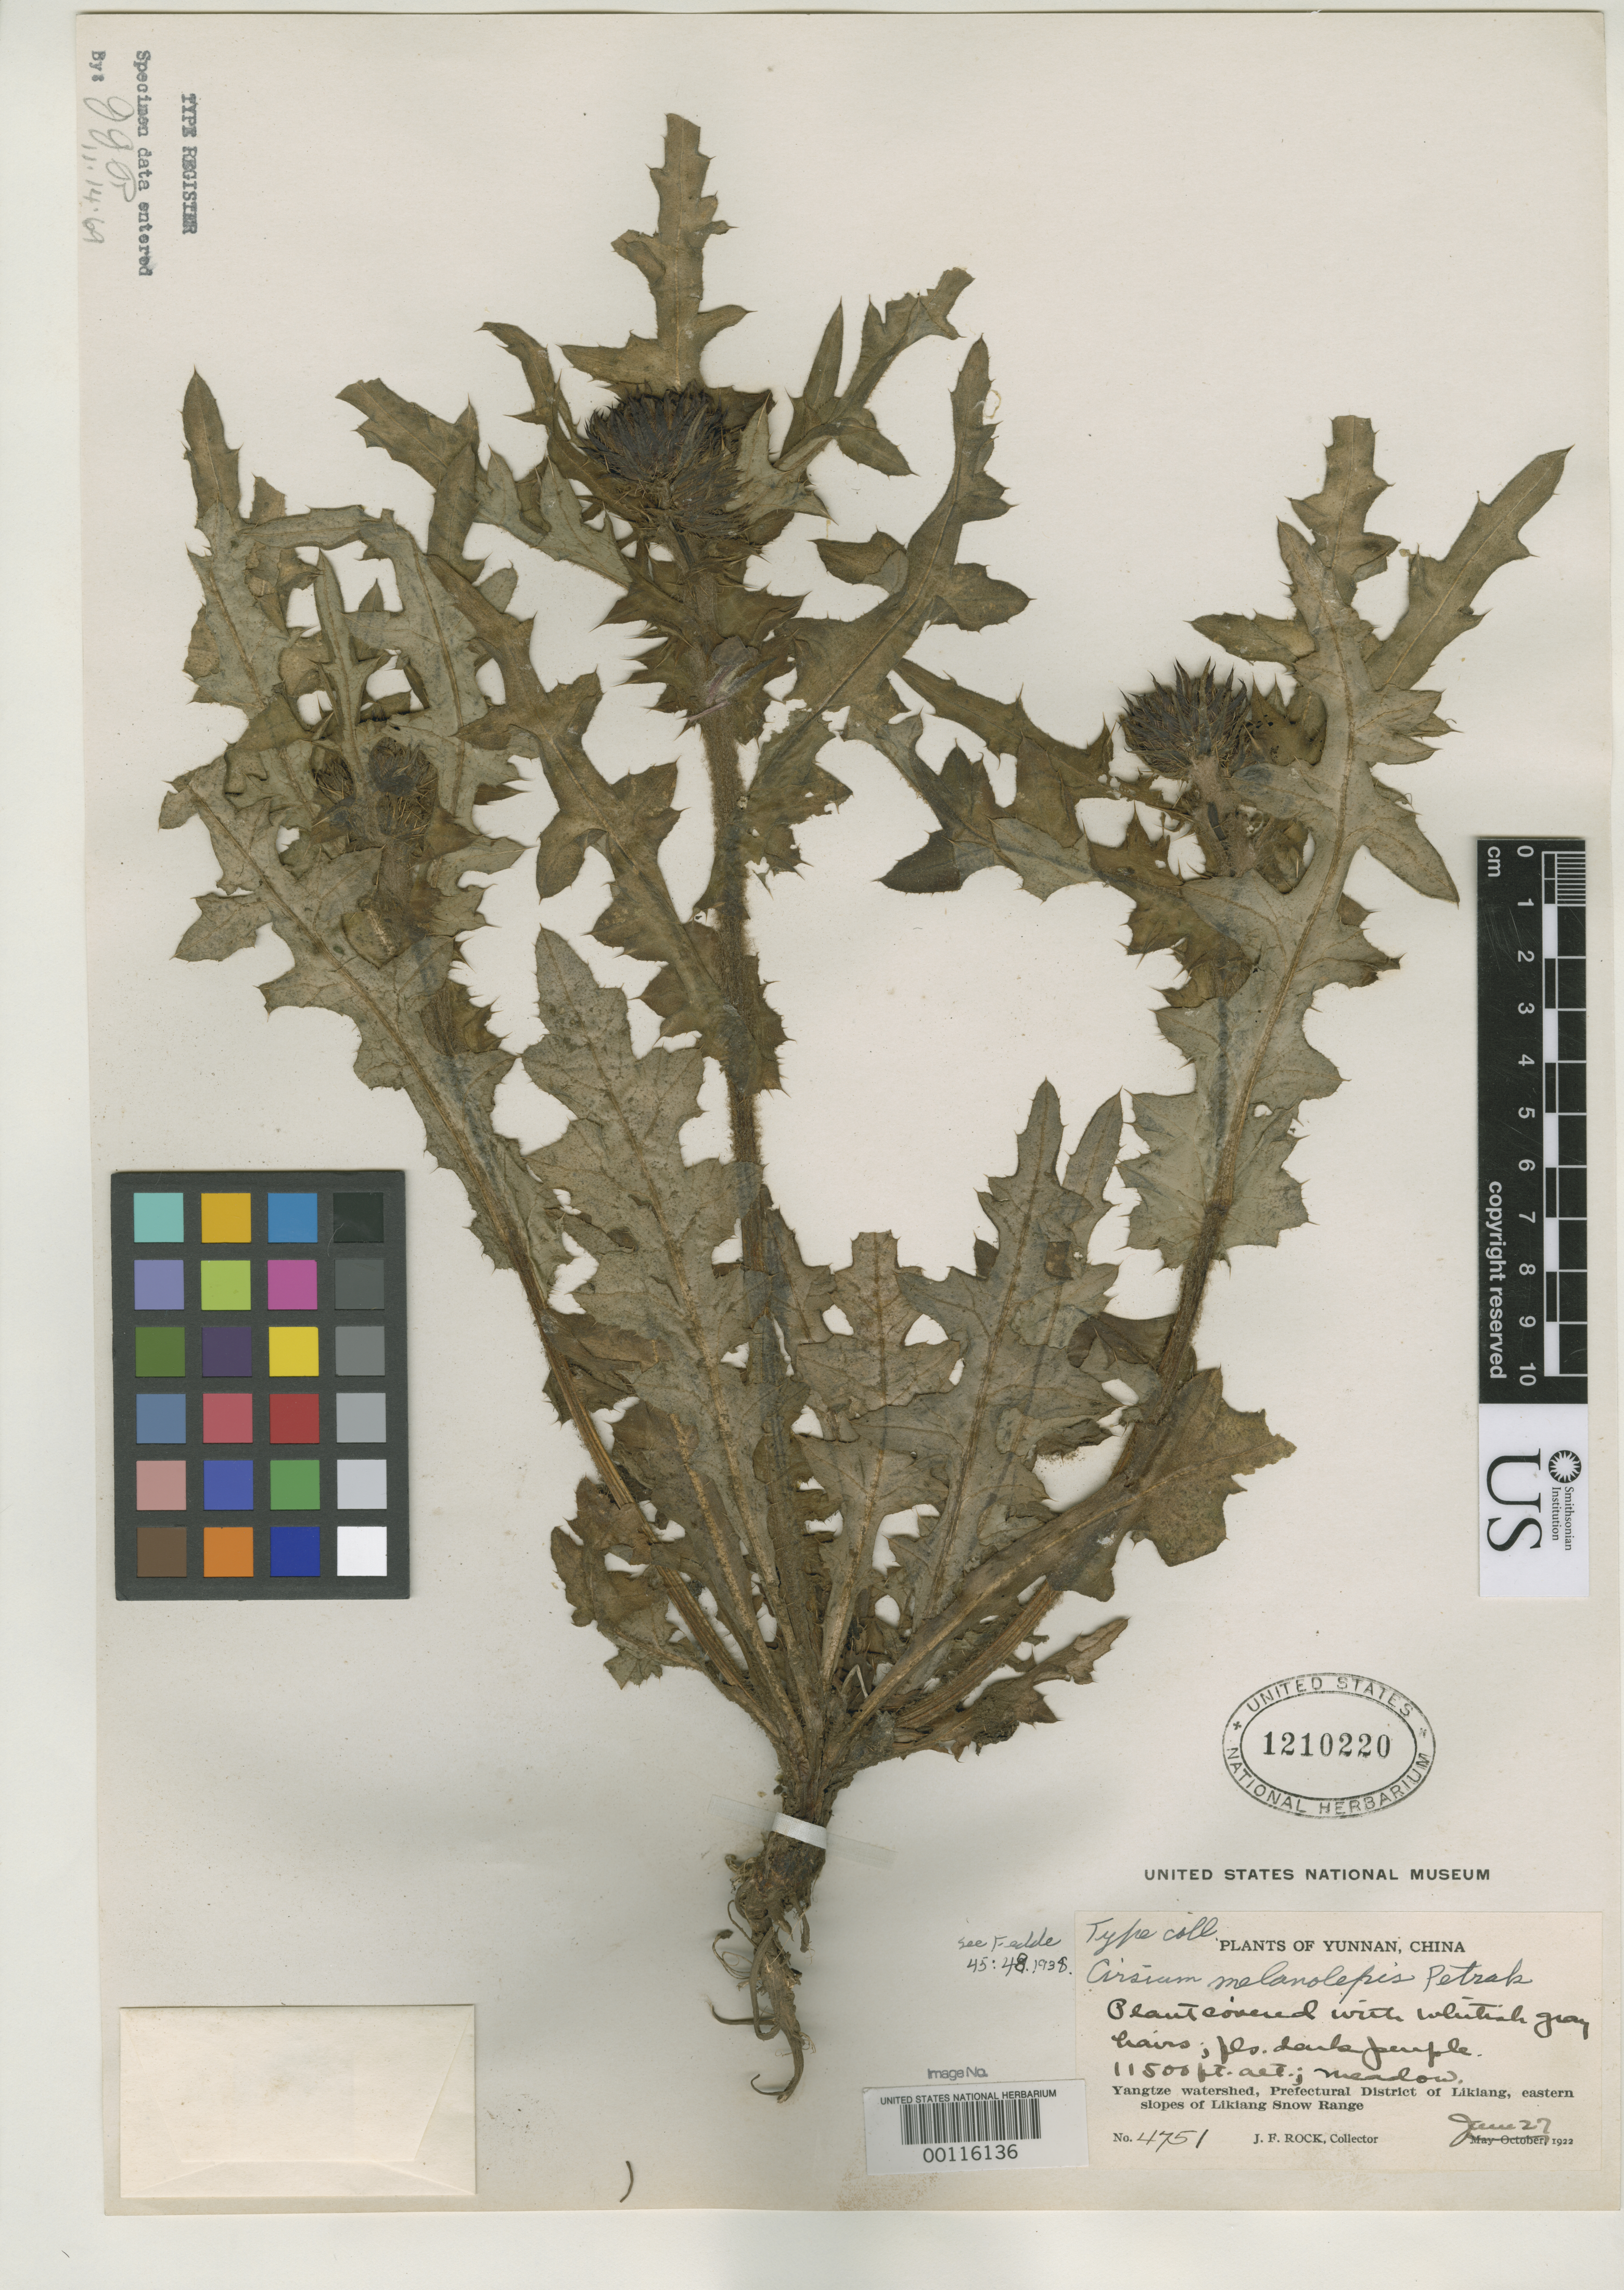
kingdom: Plantae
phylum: Tracheophyta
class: Magnoliopsida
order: Asterales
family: Asteraceae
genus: Cirsium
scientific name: Cirsium melanolepis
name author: Petr.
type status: Isosyntype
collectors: J. F. Rock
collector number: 4751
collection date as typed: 27 Jun 1922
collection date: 1922-06-27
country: China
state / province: Yunnan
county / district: Likiang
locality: Likiang snow range.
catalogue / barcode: US 1210220